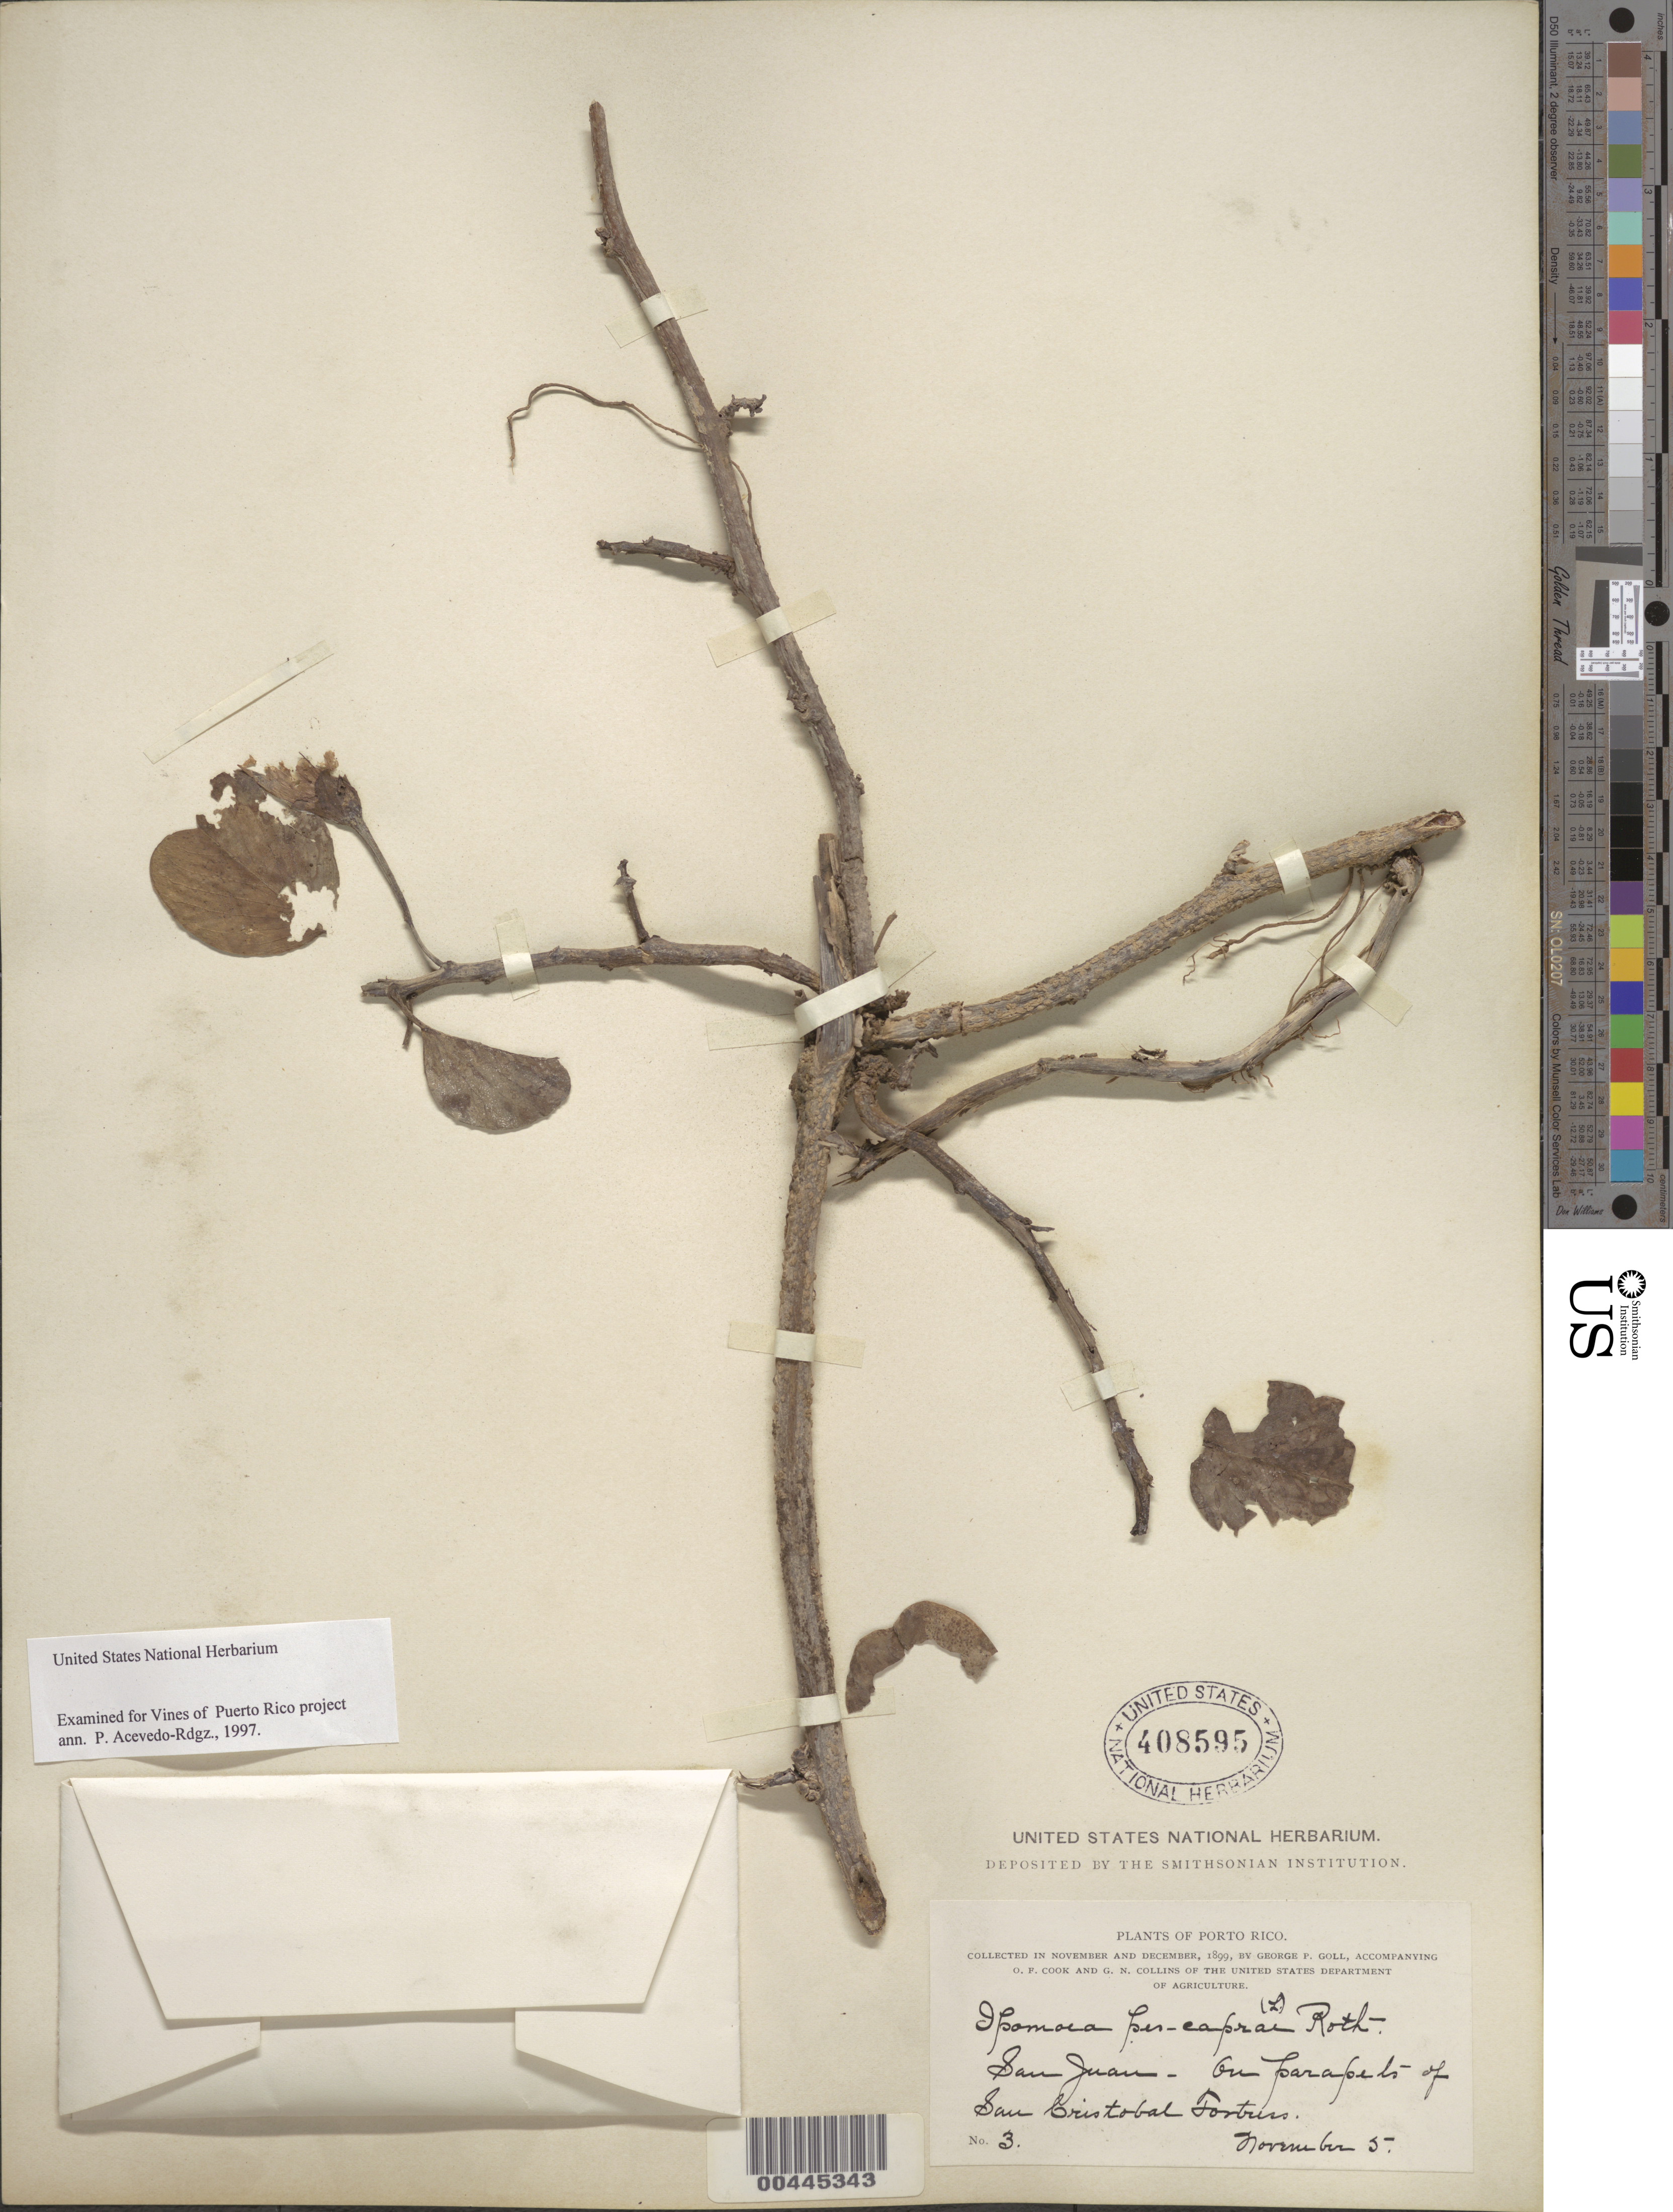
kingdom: Plantae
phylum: Tracheophyta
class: Magnoliopsida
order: Solanales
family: Convolvulaceae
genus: Ipomoea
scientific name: Ipomoea pes-caprae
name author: (L.) R. Br.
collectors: G. Goll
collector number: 3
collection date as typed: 05 Nov 1899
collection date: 1899-11-05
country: Puerto Rico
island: Greater Antilles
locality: San Cristobal Fortress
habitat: On parapets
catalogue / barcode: US 408595